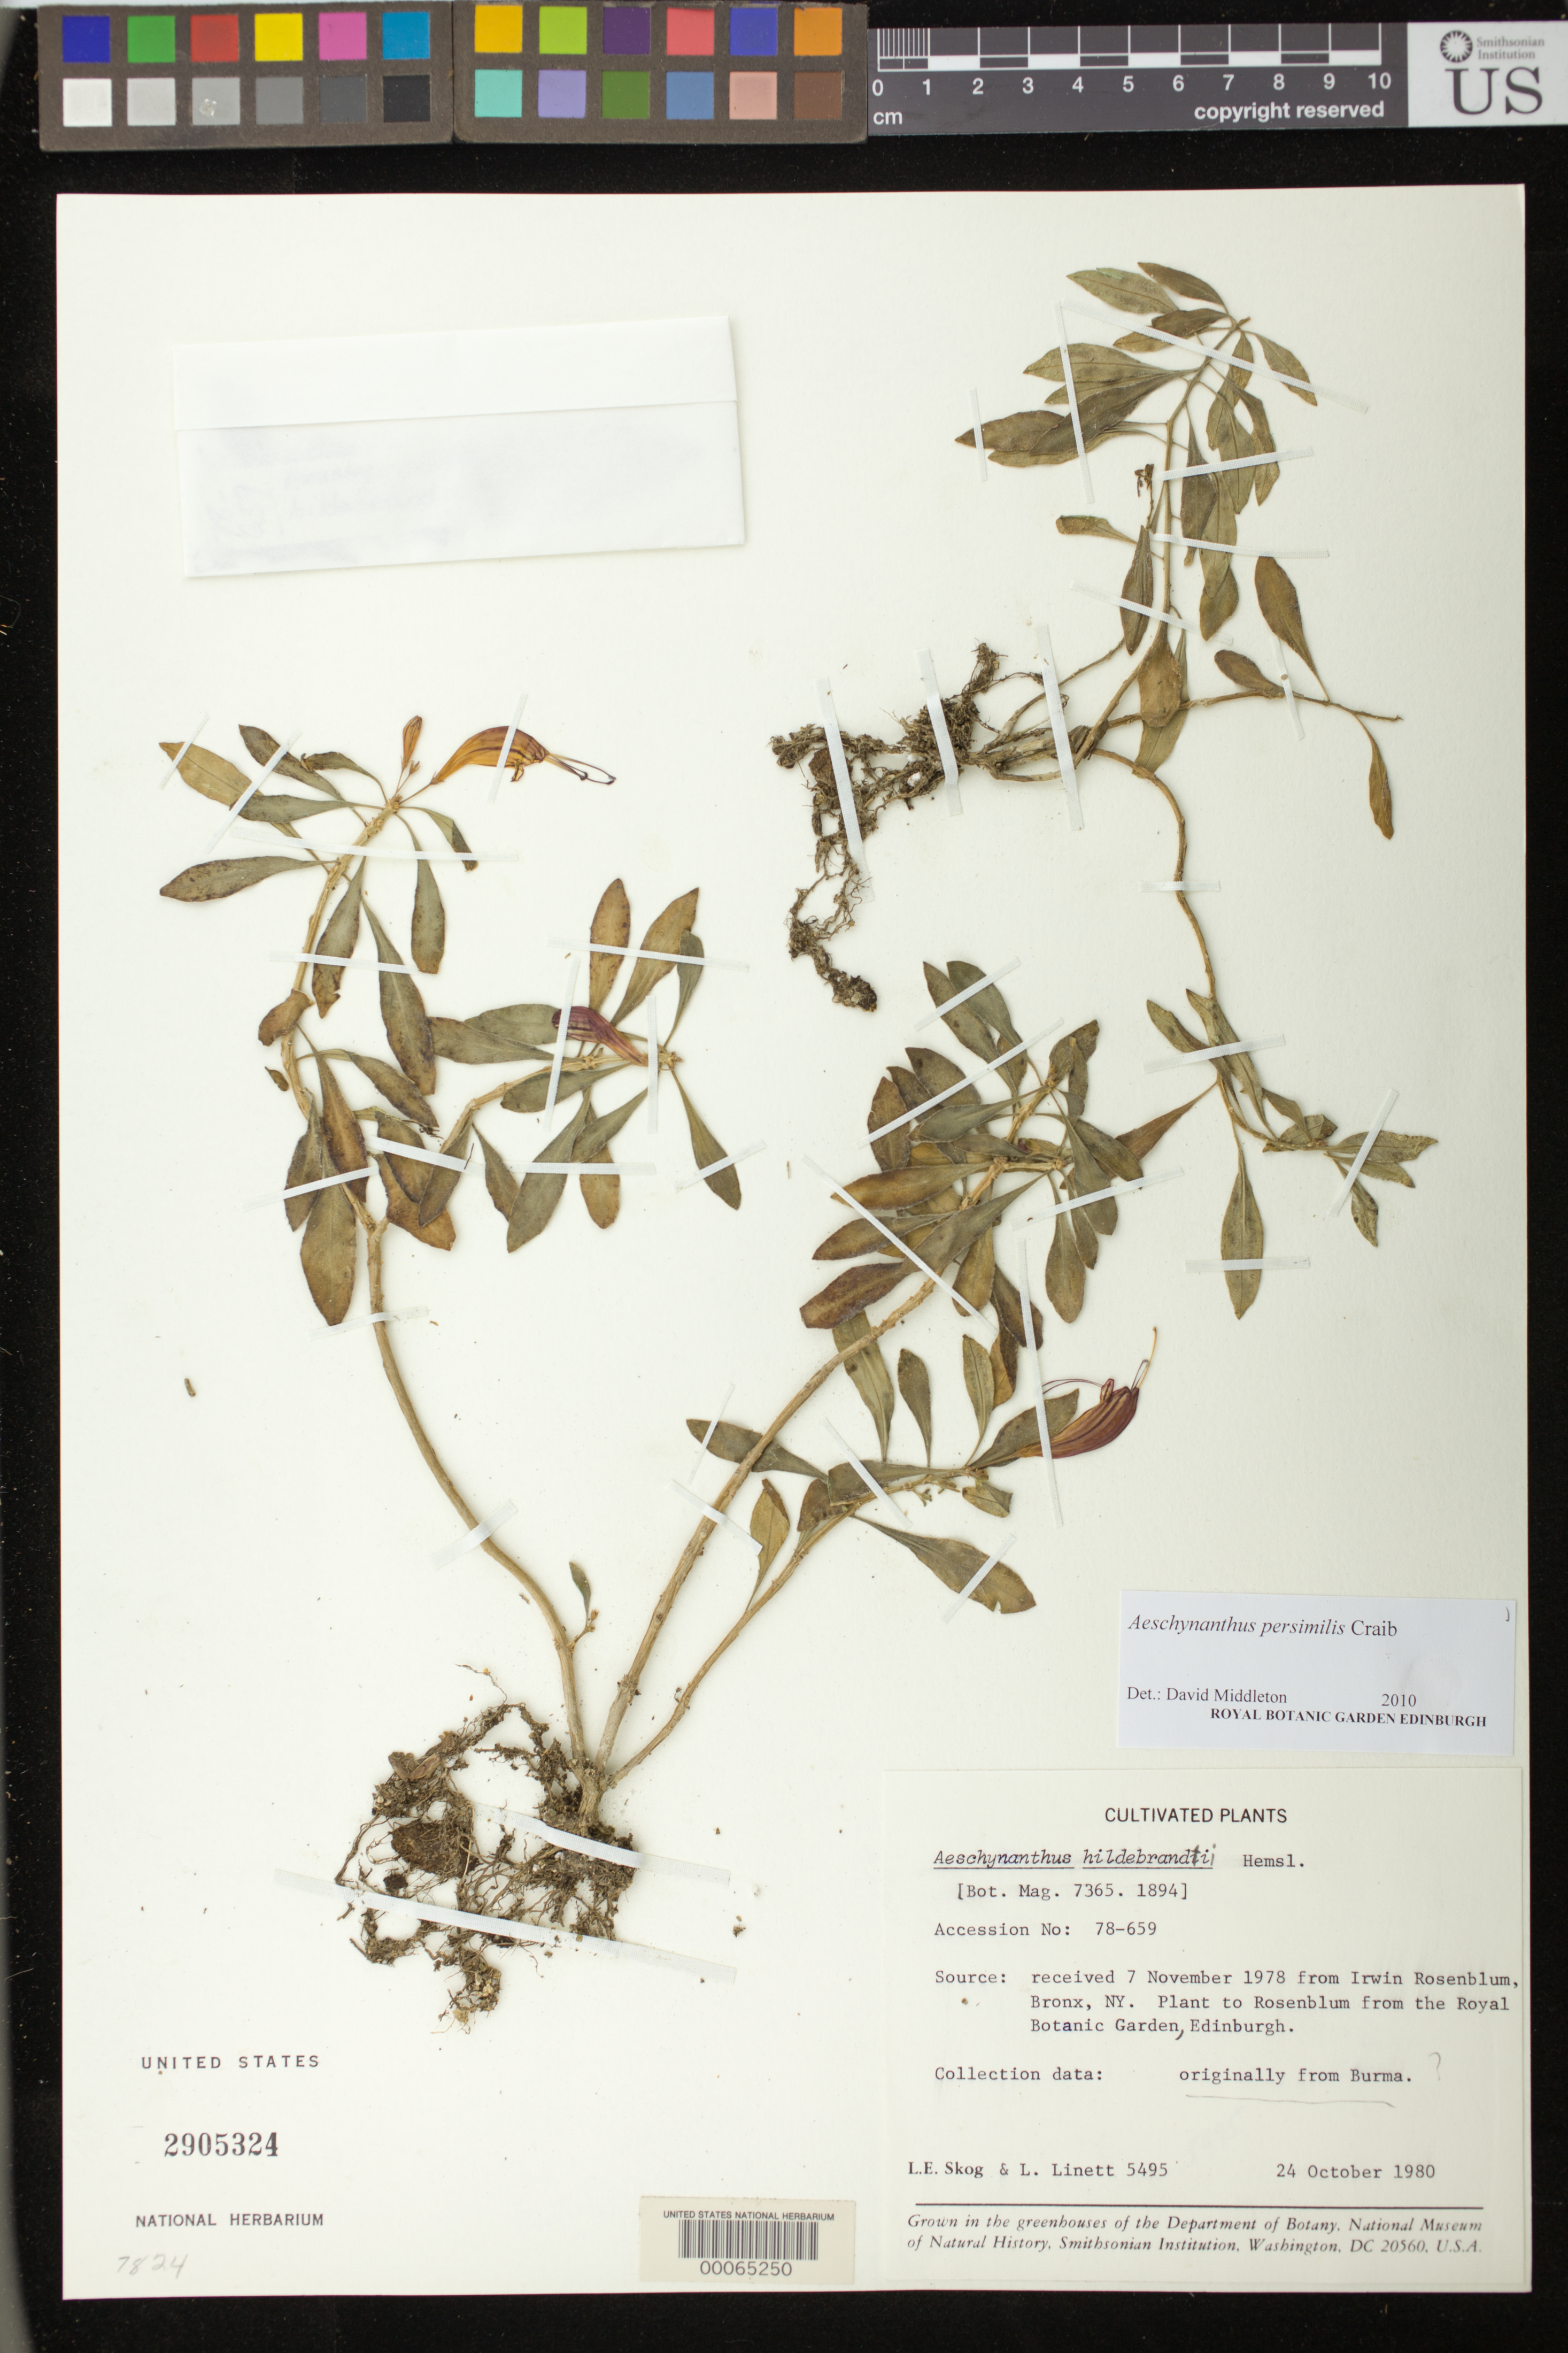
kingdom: Plantae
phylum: Tracheophyta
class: Magnoliopsida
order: Lamiales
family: Gesneriaceae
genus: Aeschynanthus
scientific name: Aeschynanthus persimilis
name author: Craib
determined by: Middleton, D. J.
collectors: L. E. Skog & L. Linett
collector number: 5495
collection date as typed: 24 Oct 1980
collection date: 1980-10-24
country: Myanmar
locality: Grown in the greenhouses of the Dept. of Botany, National Museum of Natural History, Smithsonian Institution, Washington, DC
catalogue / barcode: US 2905324